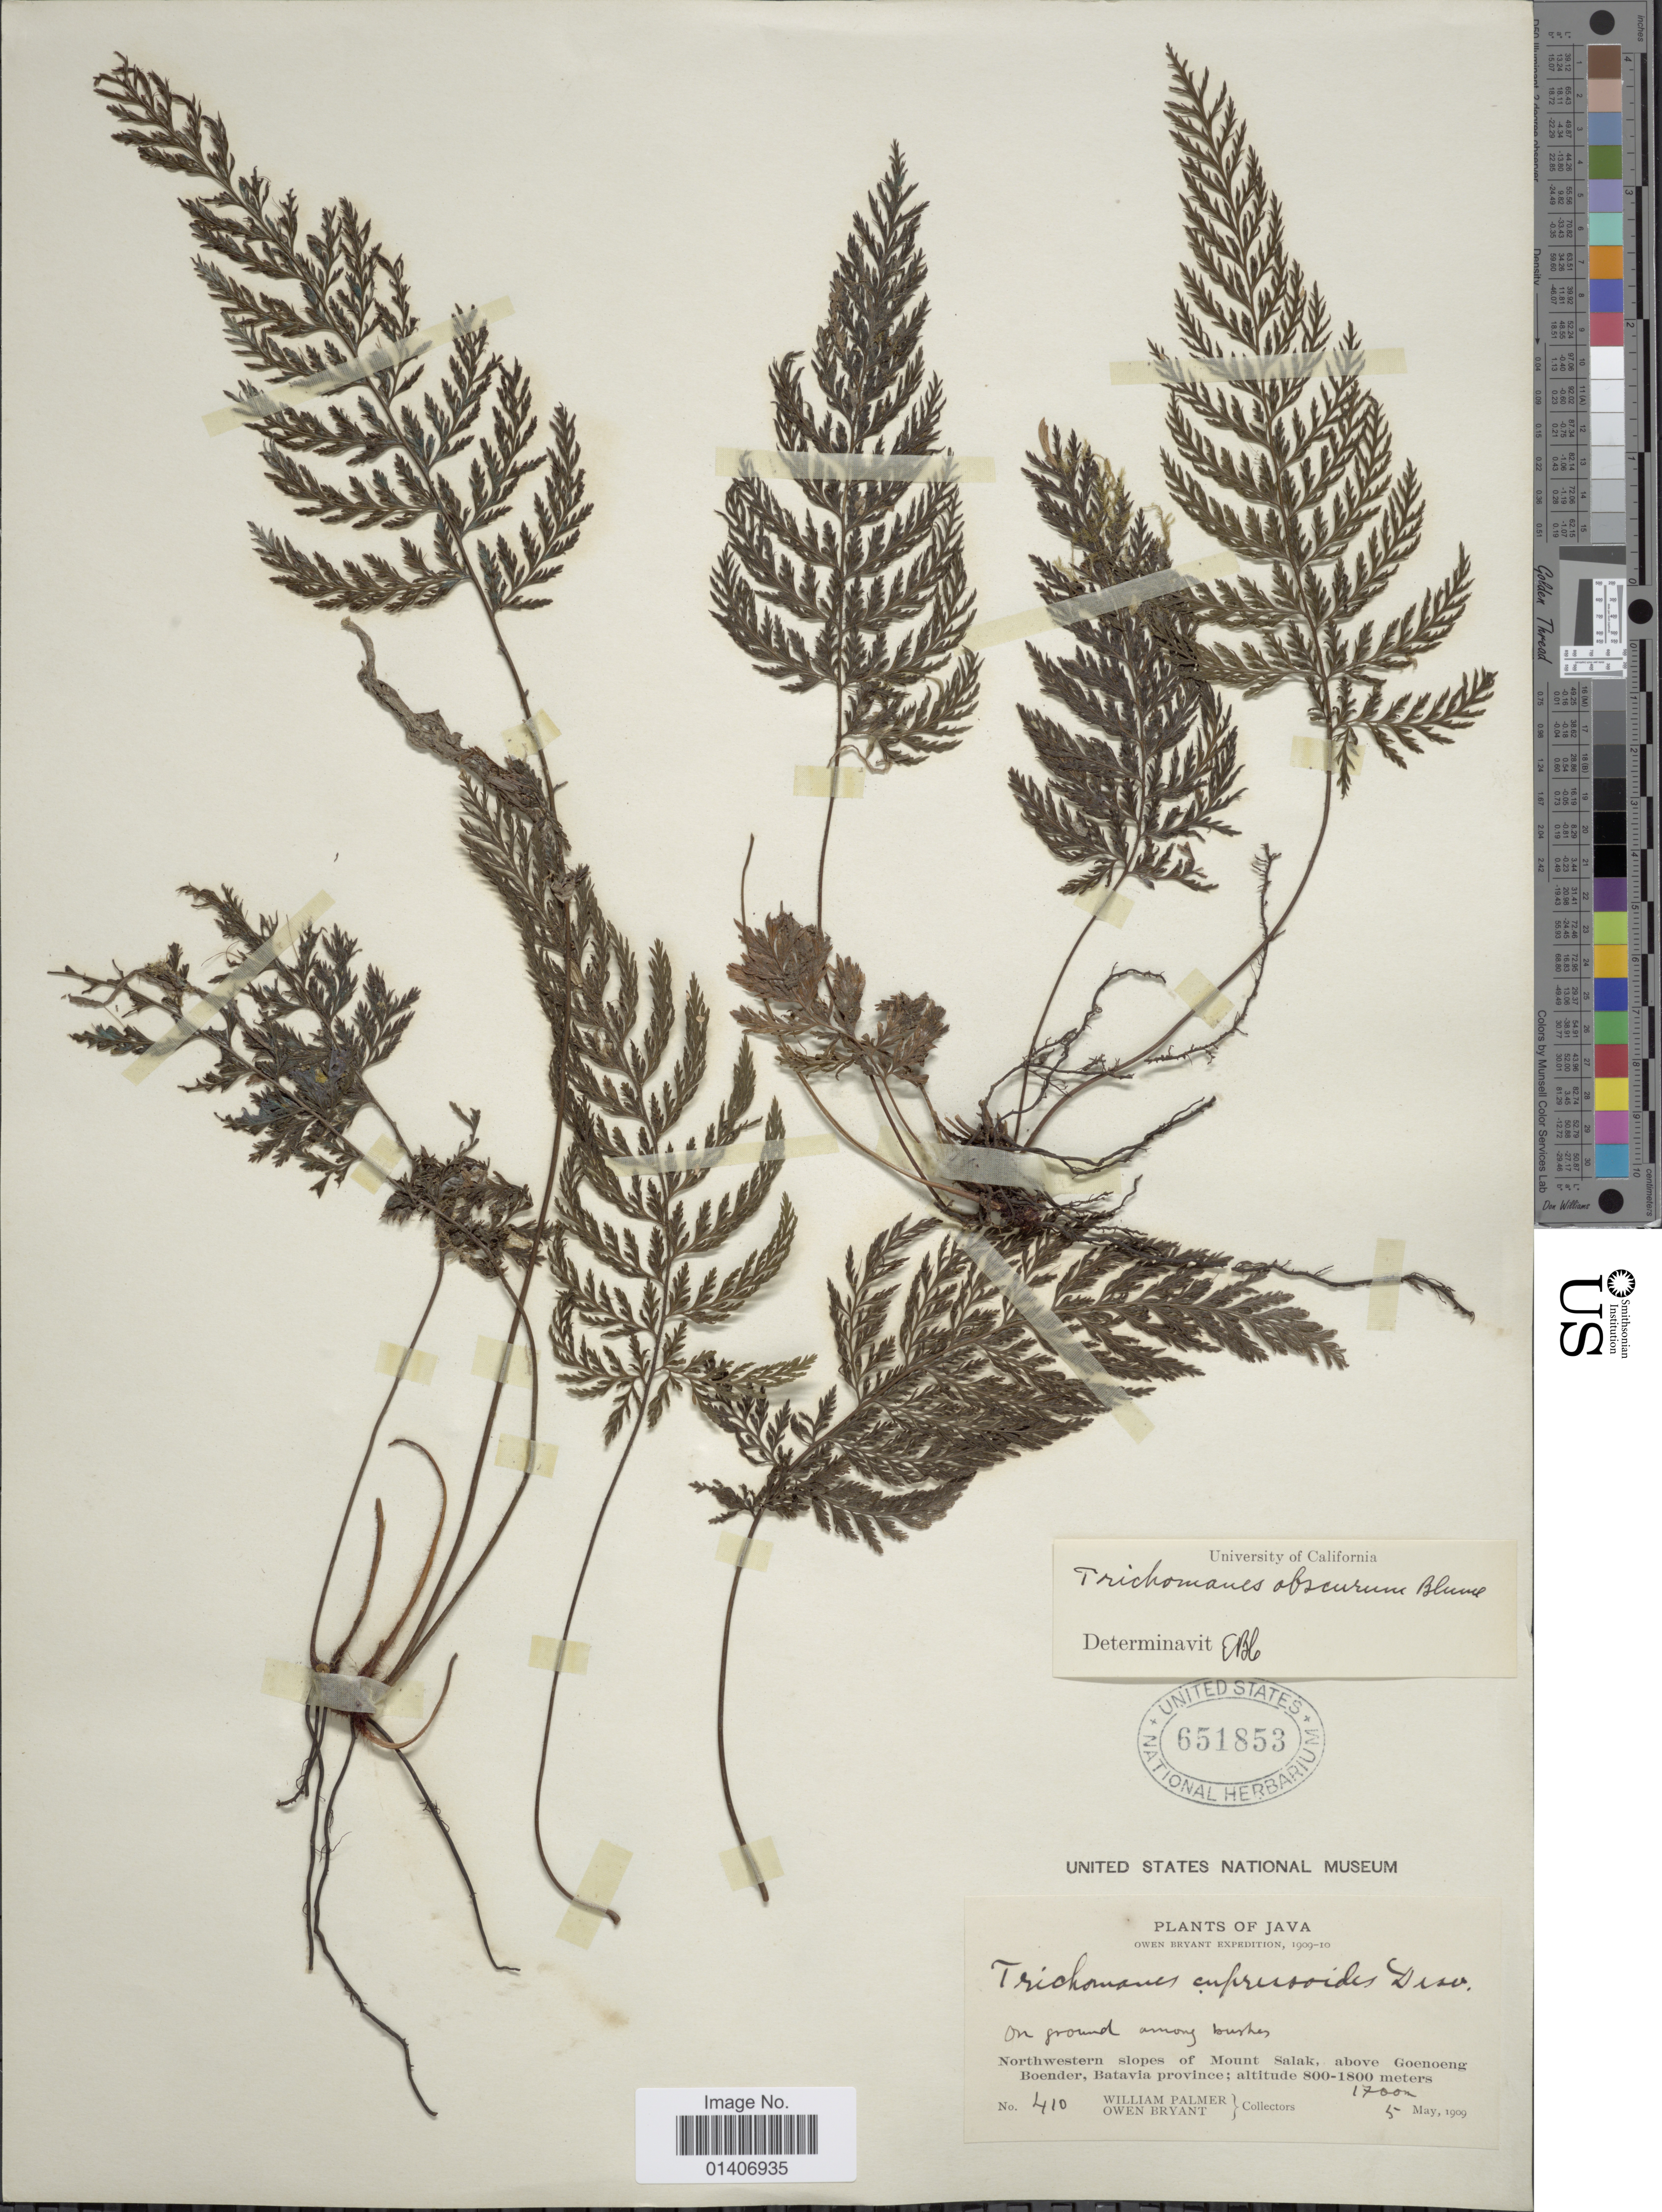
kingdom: Plantae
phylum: Tracheophyta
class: Polypodiopsida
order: Hymenophyllales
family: Hymenophyllaceae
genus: Abrodictyum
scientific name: Abrodictyum obscurum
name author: (Blume) Ebihara & K. Iwats.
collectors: W. Palmer & O. Bryant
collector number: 410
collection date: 1909-05-05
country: Indonesia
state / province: Java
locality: Northwestern slopes of Mount Salak, above Goenoeng Boender, Batavia province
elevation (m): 1700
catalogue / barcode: US 651853